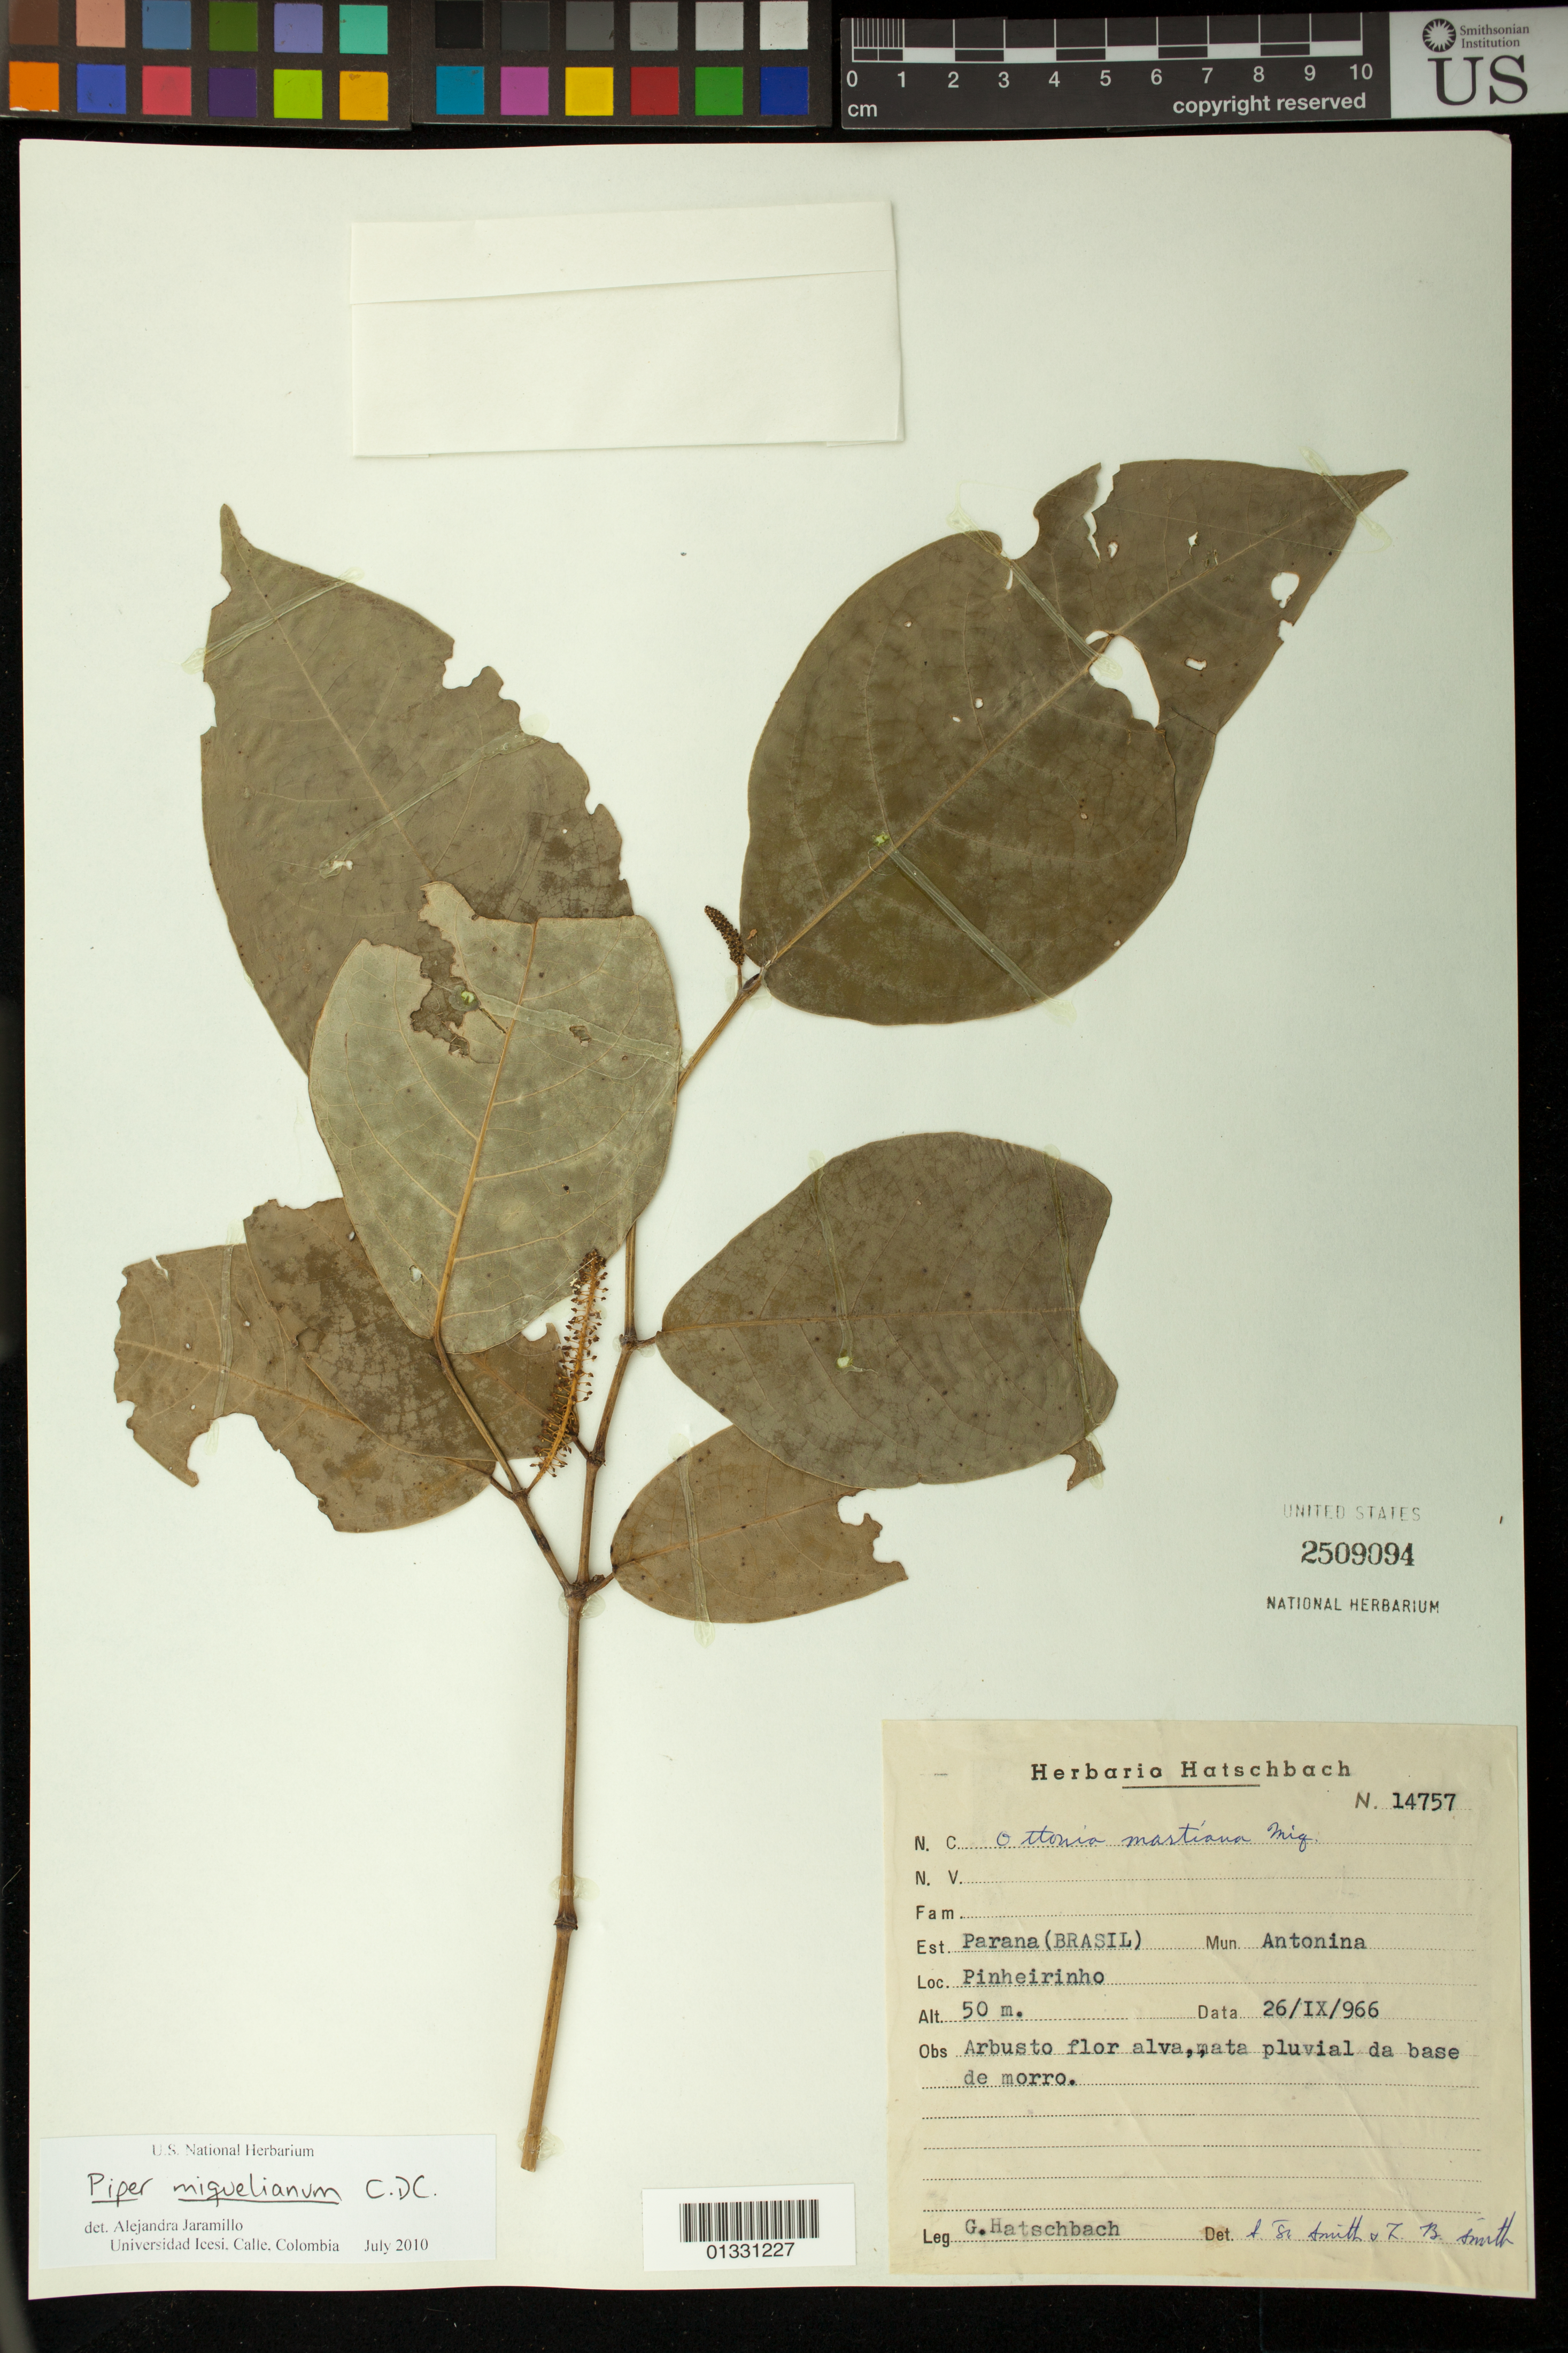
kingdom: Plantae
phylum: Tracheophyta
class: Magnoliopsida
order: Piperales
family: Piperaceae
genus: Piper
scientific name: Piper martianum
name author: Kunth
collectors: G. Hatschbach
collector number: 14757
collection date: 1966-09-26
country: Brazil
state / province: Paraná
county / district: Antonina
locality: Pinheirinho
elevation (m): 50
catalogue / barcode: US 2509094